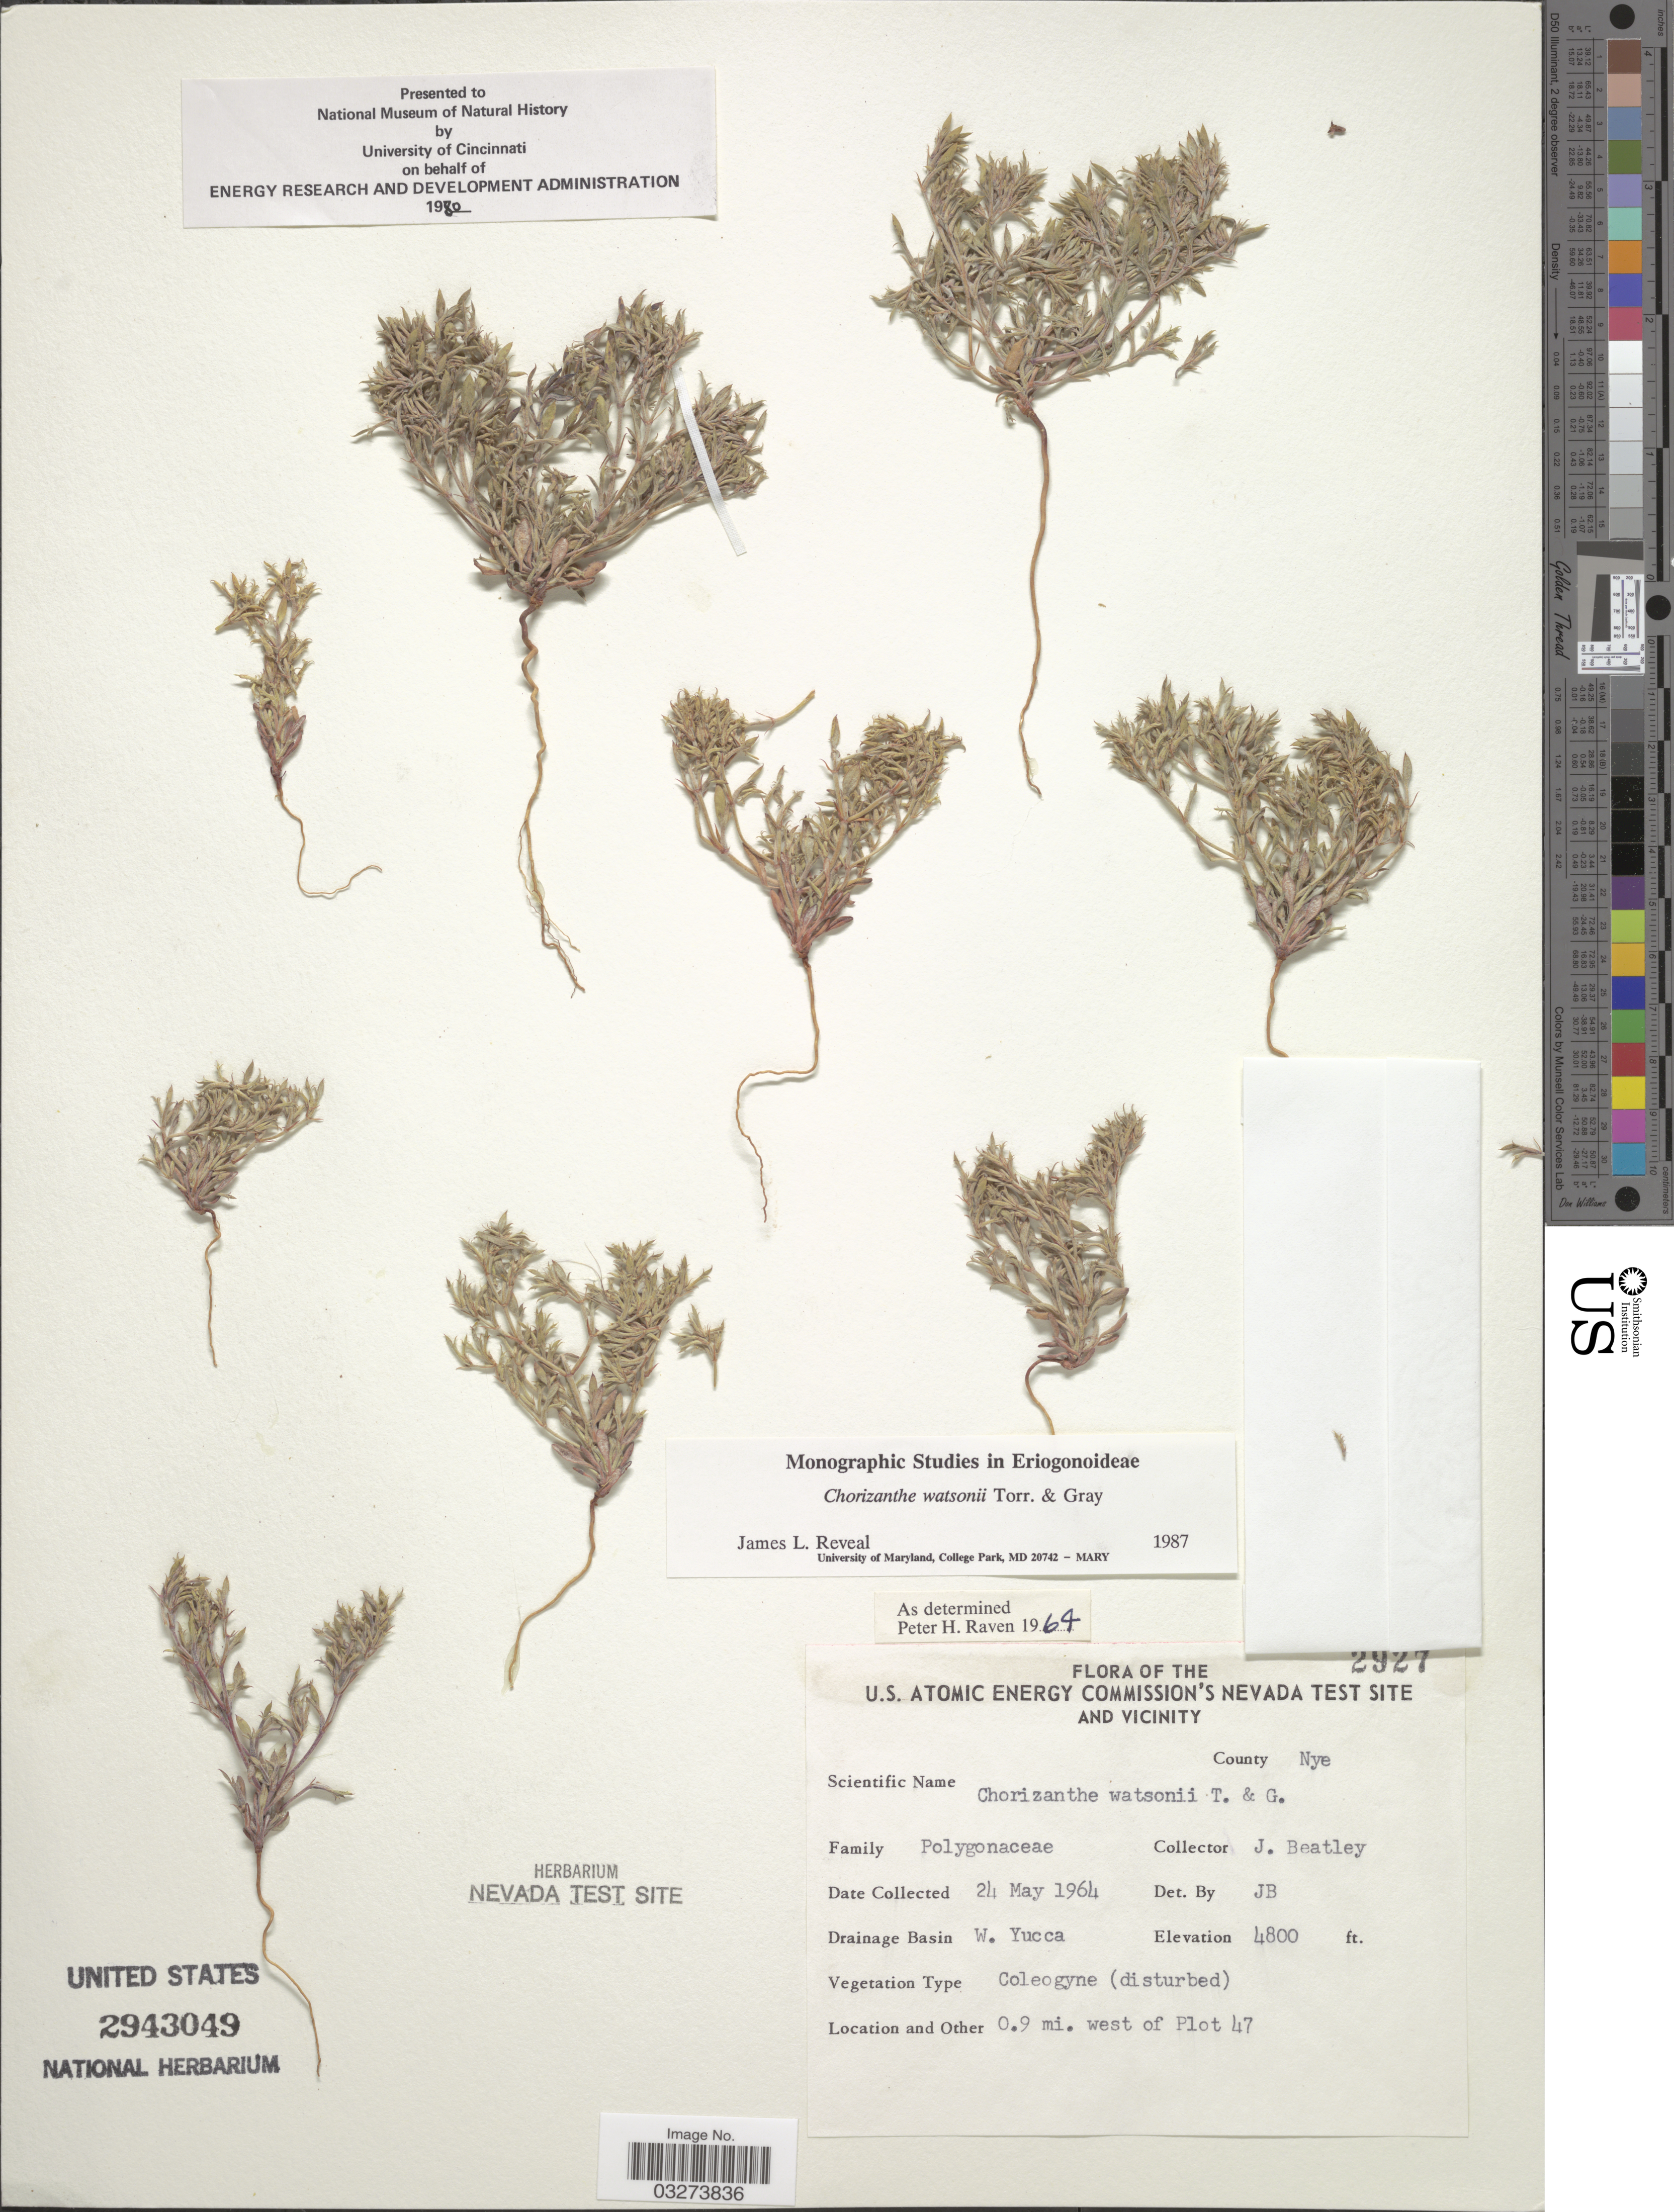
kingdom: Plantae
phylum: Tracheophyta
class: Magnoliopsida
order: Caryophyllales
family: Polygonaceae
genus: Chorizanthe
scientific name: Chorizanthe watsonii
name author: Torr. & A. Gray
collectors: J. C. Beatley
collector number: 2927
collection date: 1964-05-24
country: United States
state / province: Nevada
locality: U.S. Atomic Energy Commission's Nevada Test Site and vicinity. County Nye, Drainage Basin W. Yucca. 0.9 mi. west of Plot 47.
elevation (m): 1463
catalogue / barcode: US 2943049